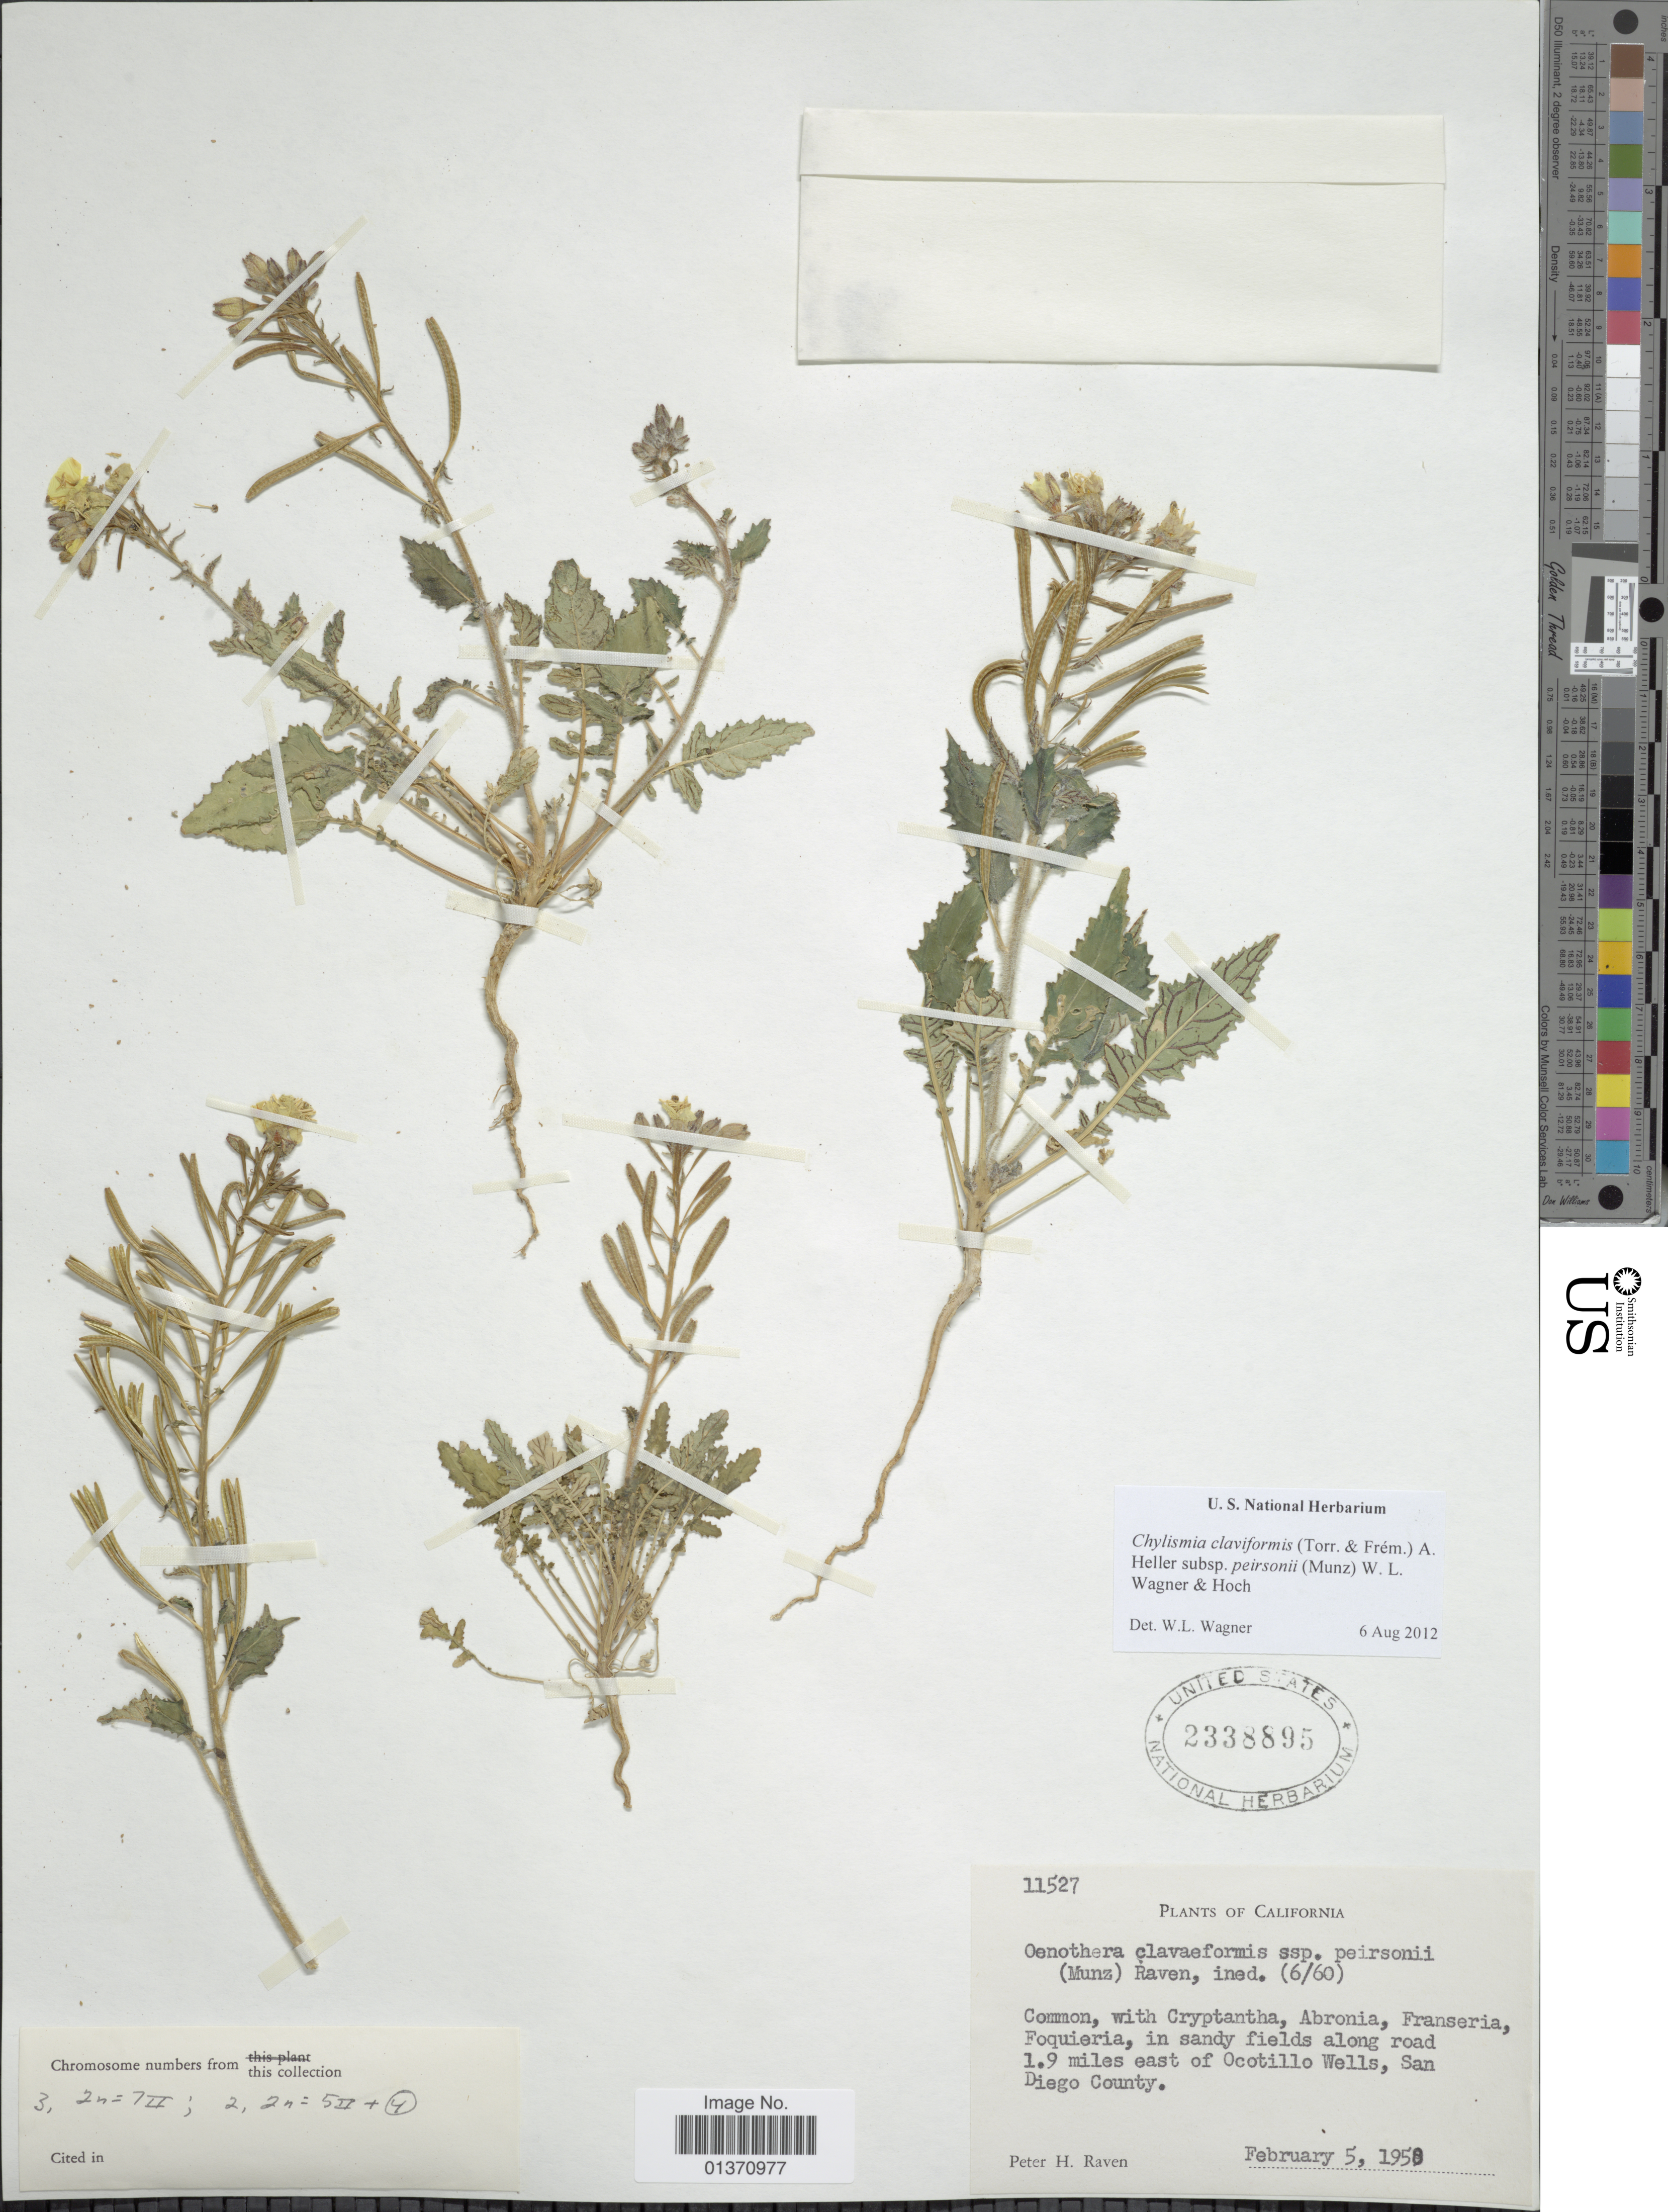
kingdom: Plantae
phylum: Tracheophyta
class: Magnoliopsida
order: Myrtales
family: Onagraceae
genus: Chylismia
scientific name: Chylismia claviformis subsp. peirsonii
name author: (Munz) W.L. Wagner & Hoch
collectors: P. H. Raven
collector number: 11527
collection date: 1950-02-05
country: United States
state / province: California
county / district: San Diego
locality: In sandy fields along road 1.9 miles east of Ocotillo Wells, San Diego County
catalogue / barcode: US 2338895